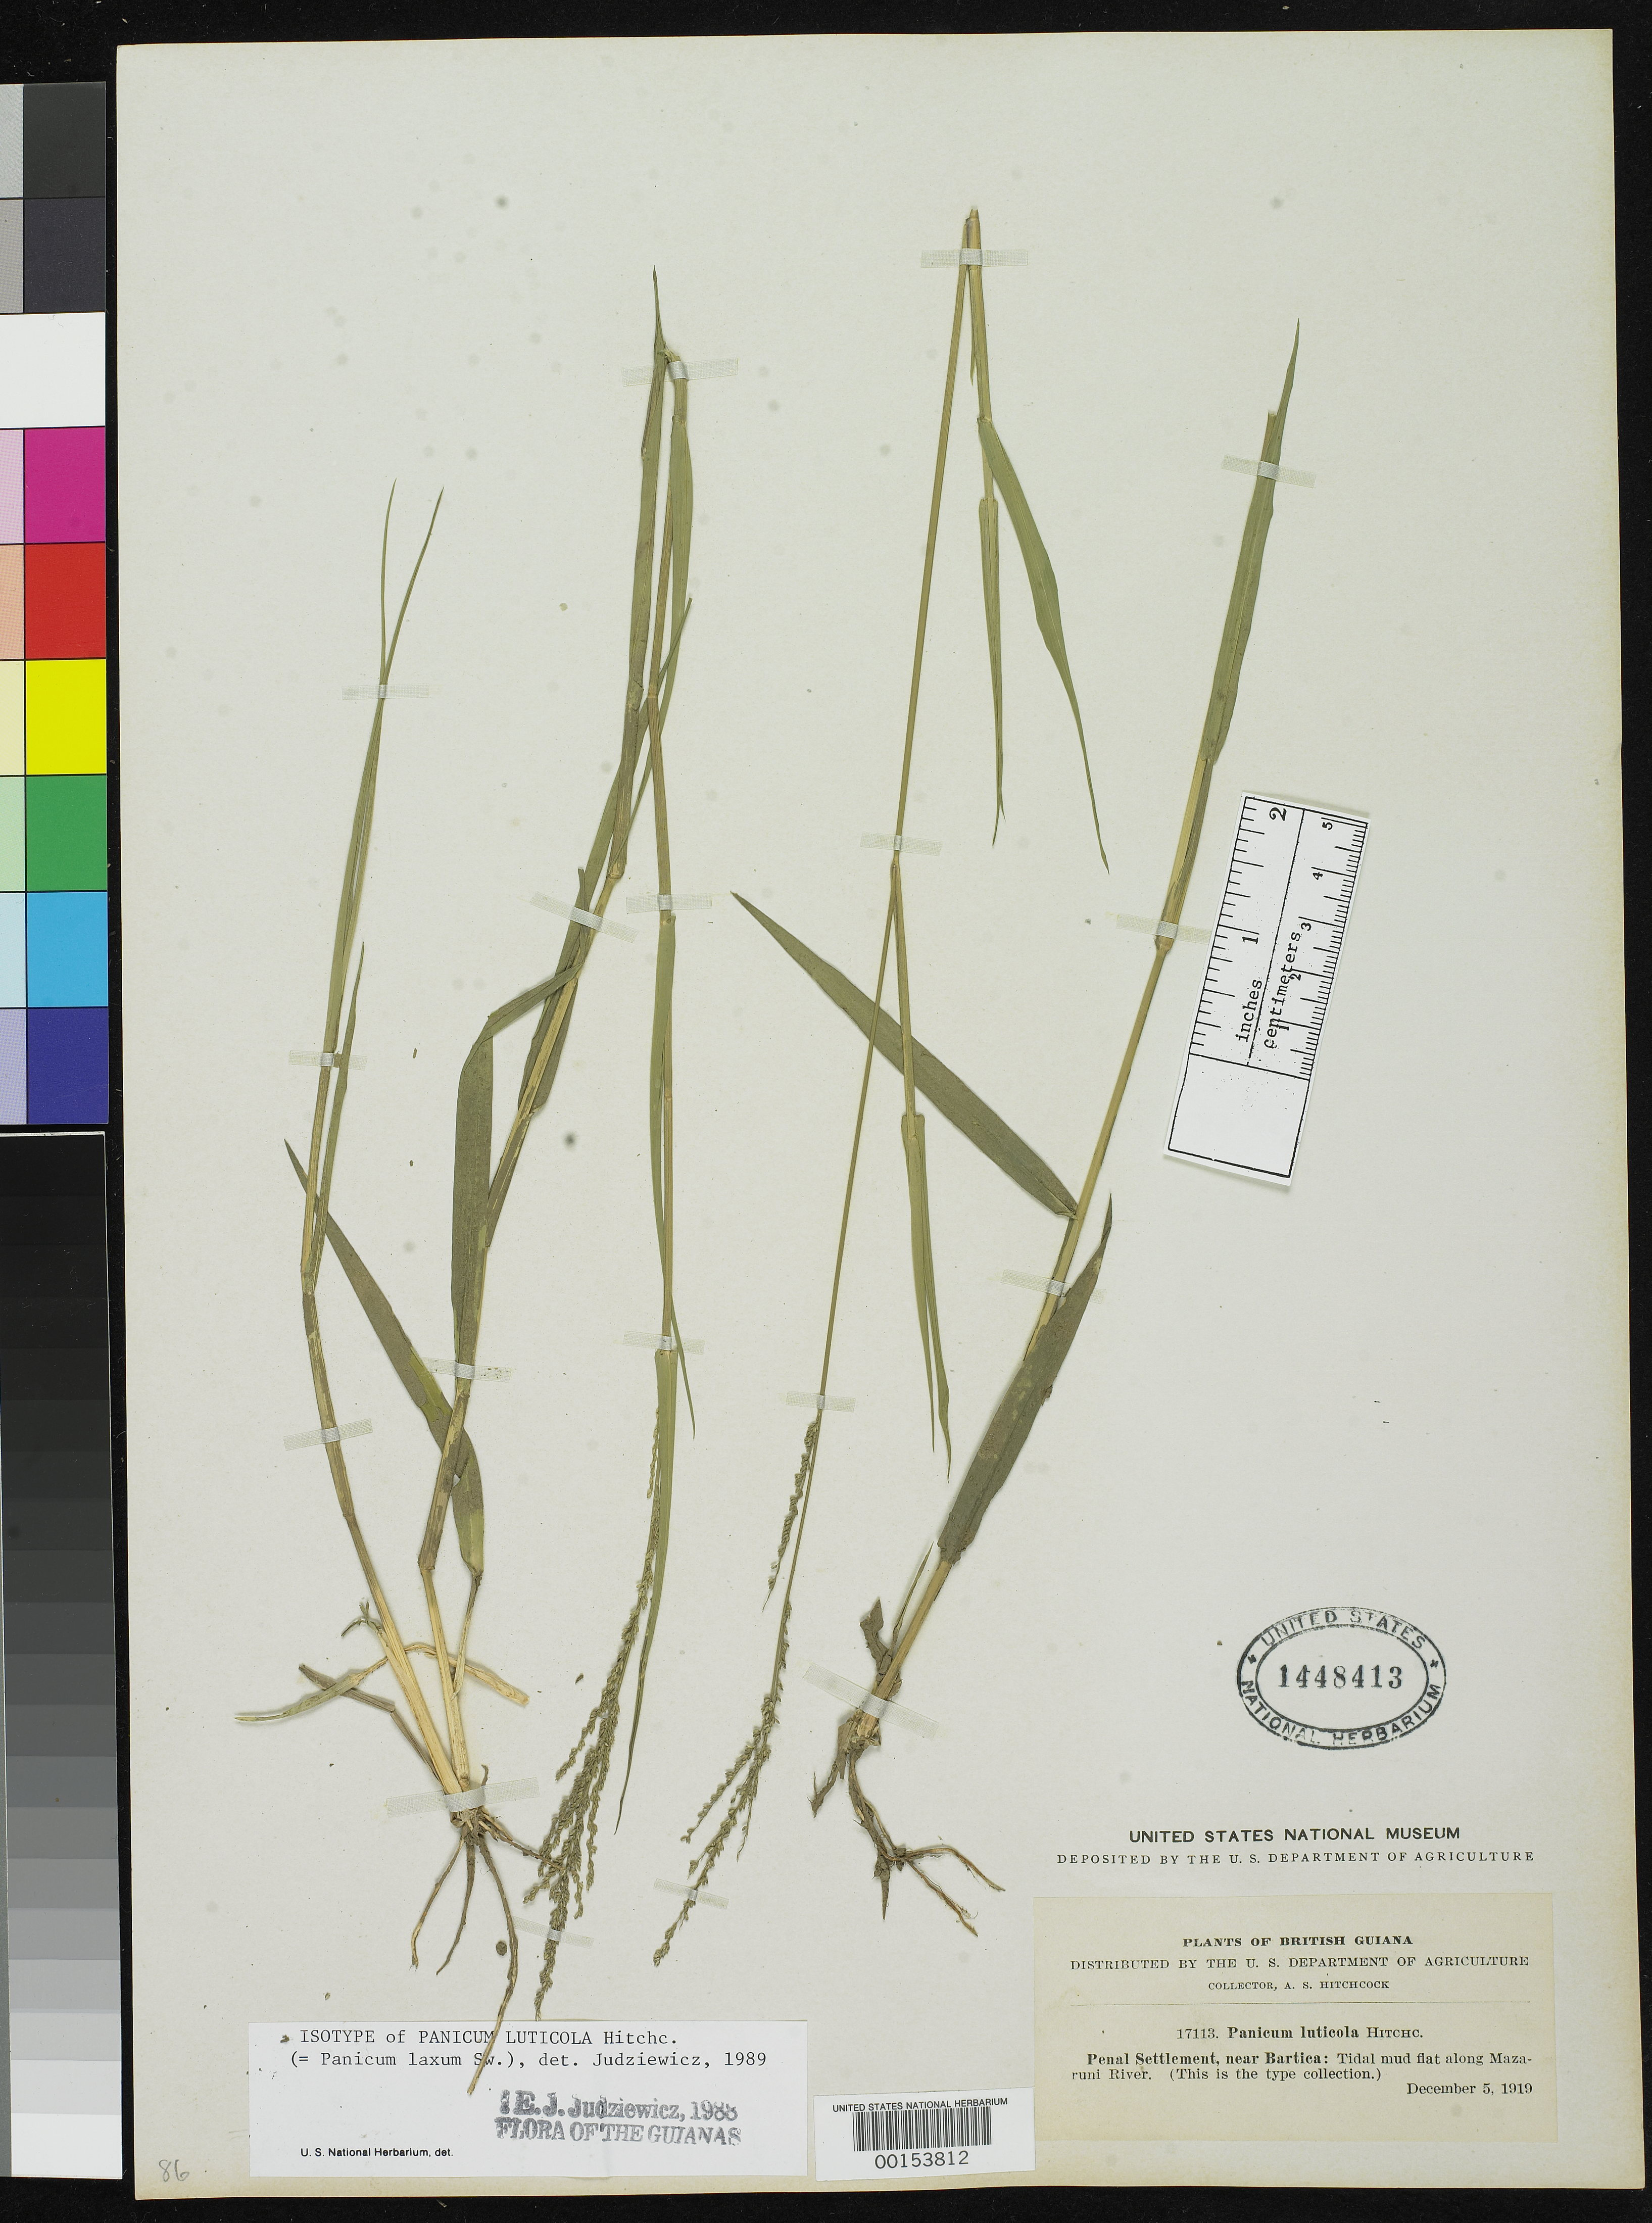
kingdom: Plantae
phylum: Tracheophyta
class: Liliopsida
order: Poales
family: Poaceae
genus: Panicum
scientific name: Panicum luticola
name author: Hitchc.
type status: Isotype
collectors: A. S. Hitchcock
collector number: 17113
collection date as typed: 05 Dec 1919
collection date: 1919-12-05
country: Guyana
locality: Penal settlement, near Bartica, tidal mud flat along Mazaruni River.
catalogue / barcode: US 1448413